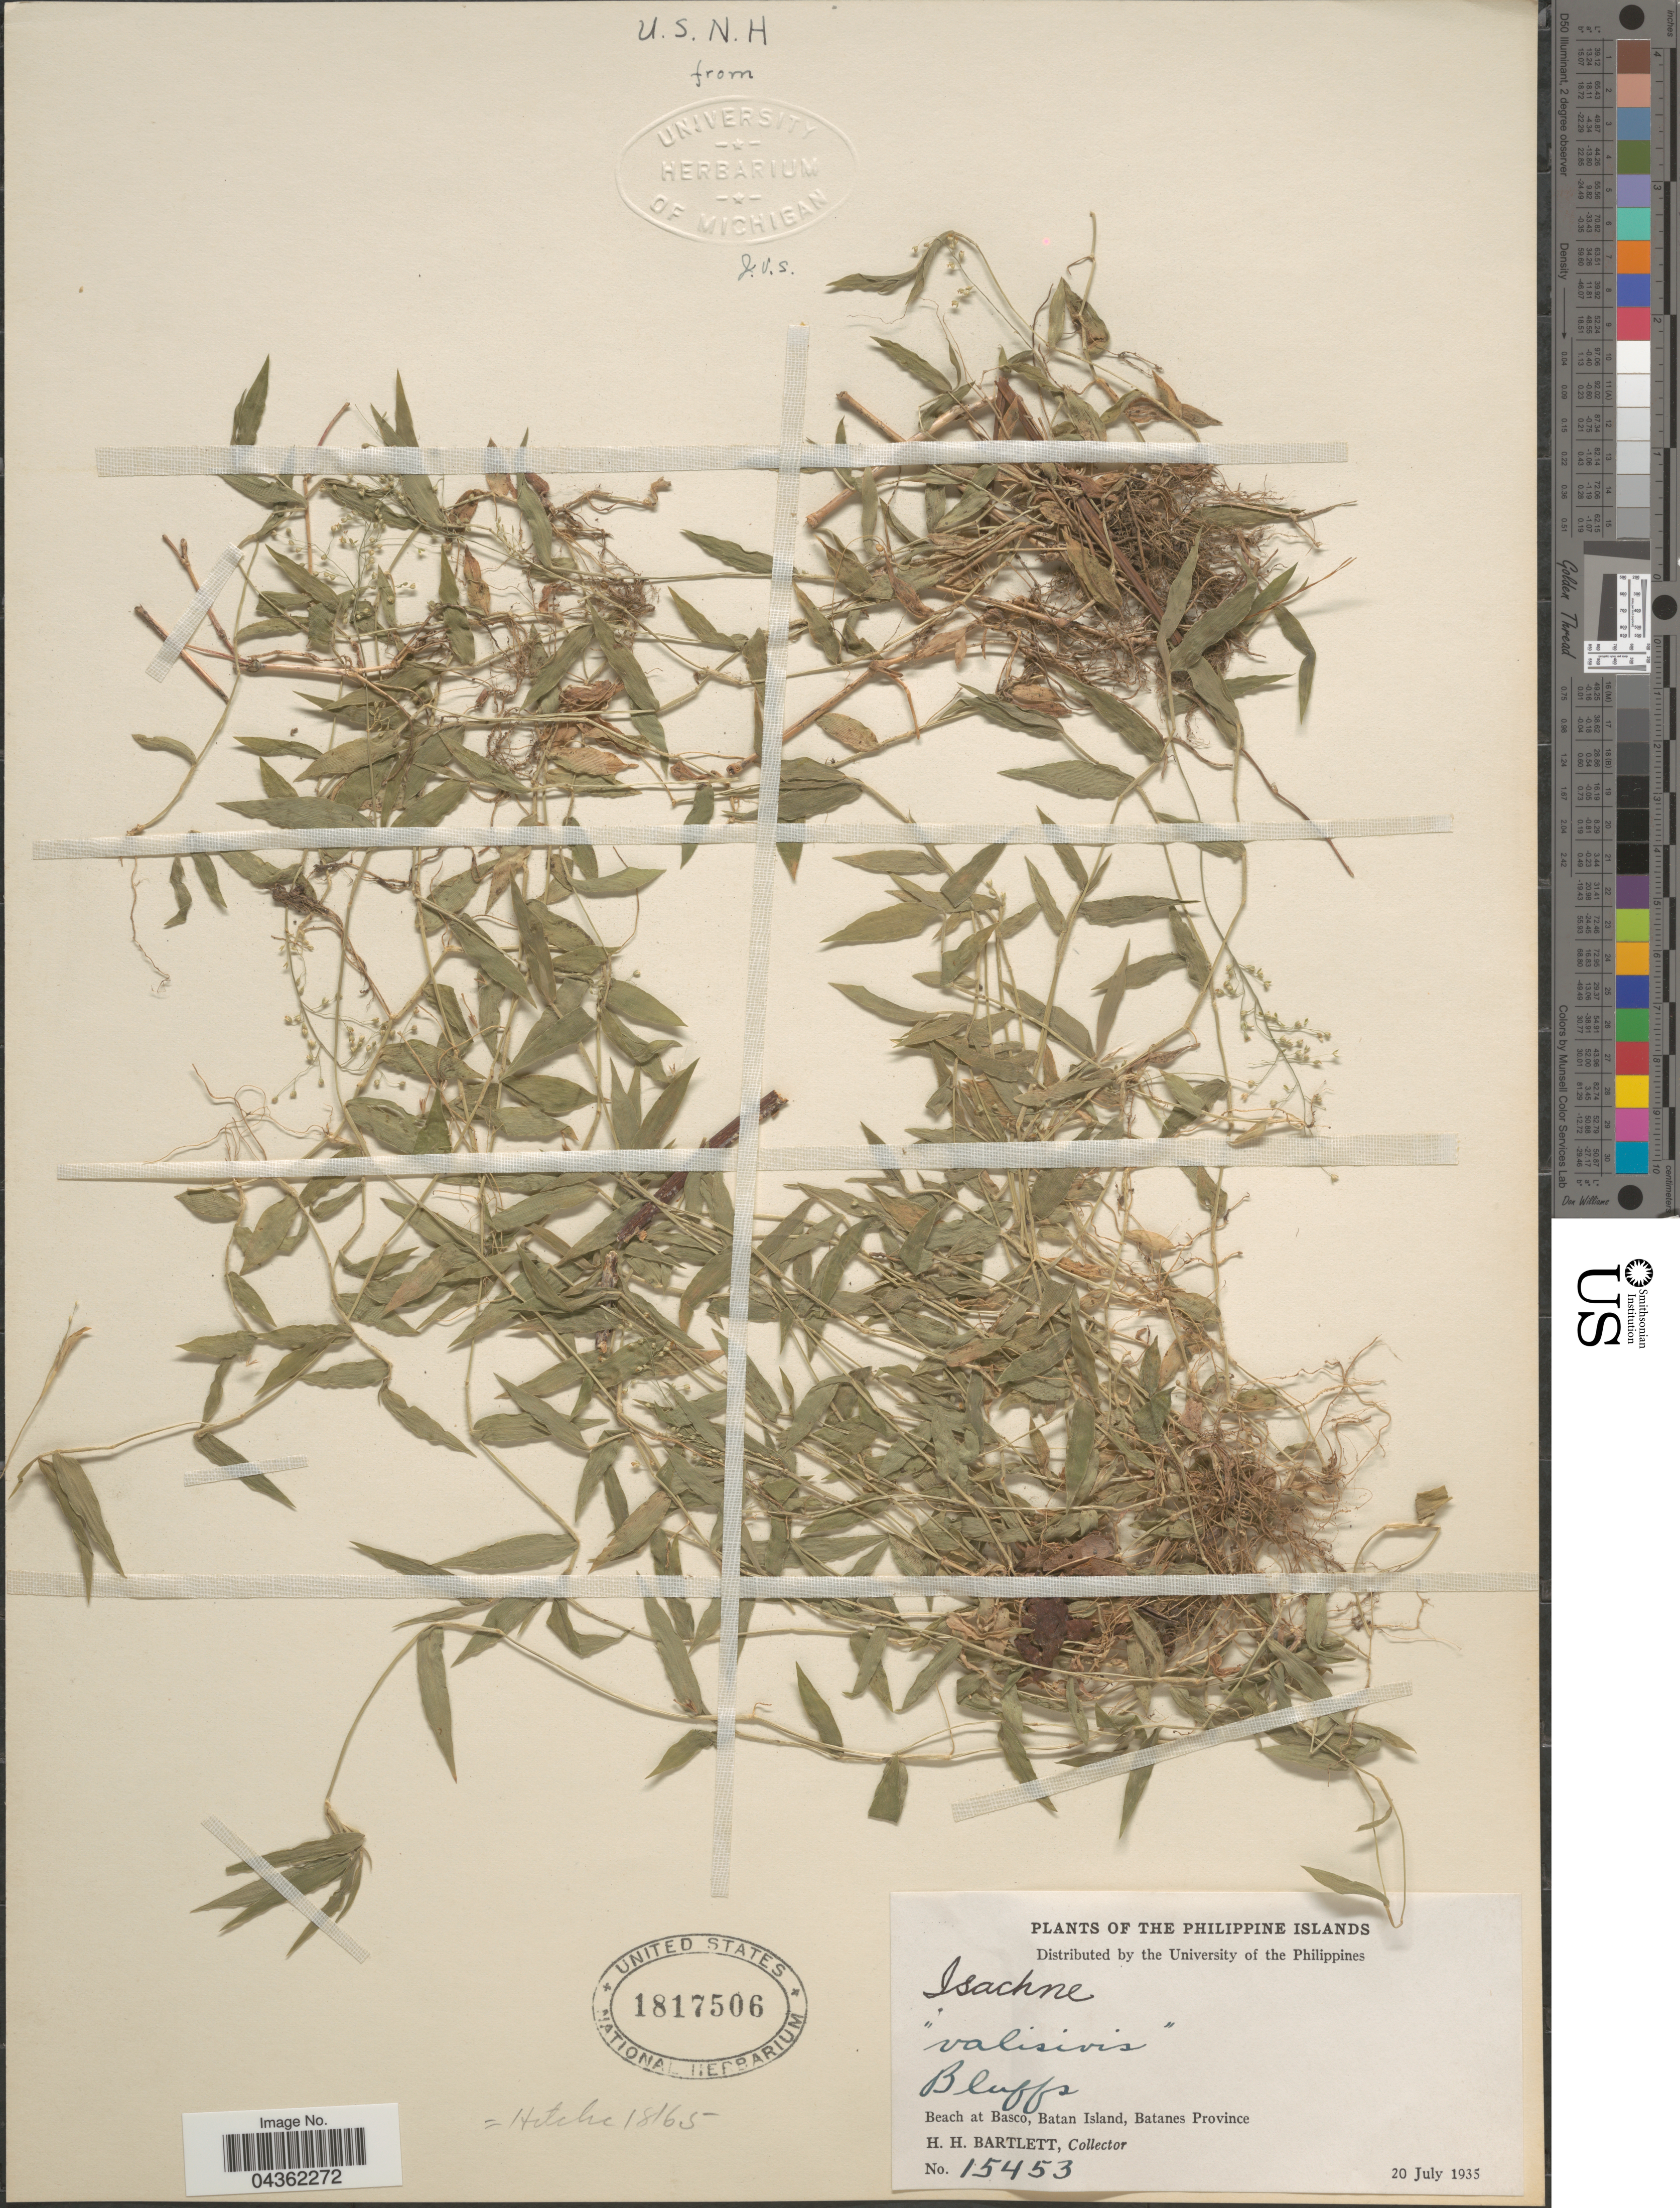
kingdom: Plantae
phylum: Tracheophyta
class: Liliopsida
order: Poales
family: Poaceae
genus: Isachne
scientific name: Isachne sp.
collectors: H. H. Bartlett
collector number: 15453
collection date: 1935-07-20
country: Philippines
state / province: Cagayan Valley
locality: Philippine Islands. Beach at Basco, Batan Island, Batanes Province.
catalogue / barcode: US 1817506